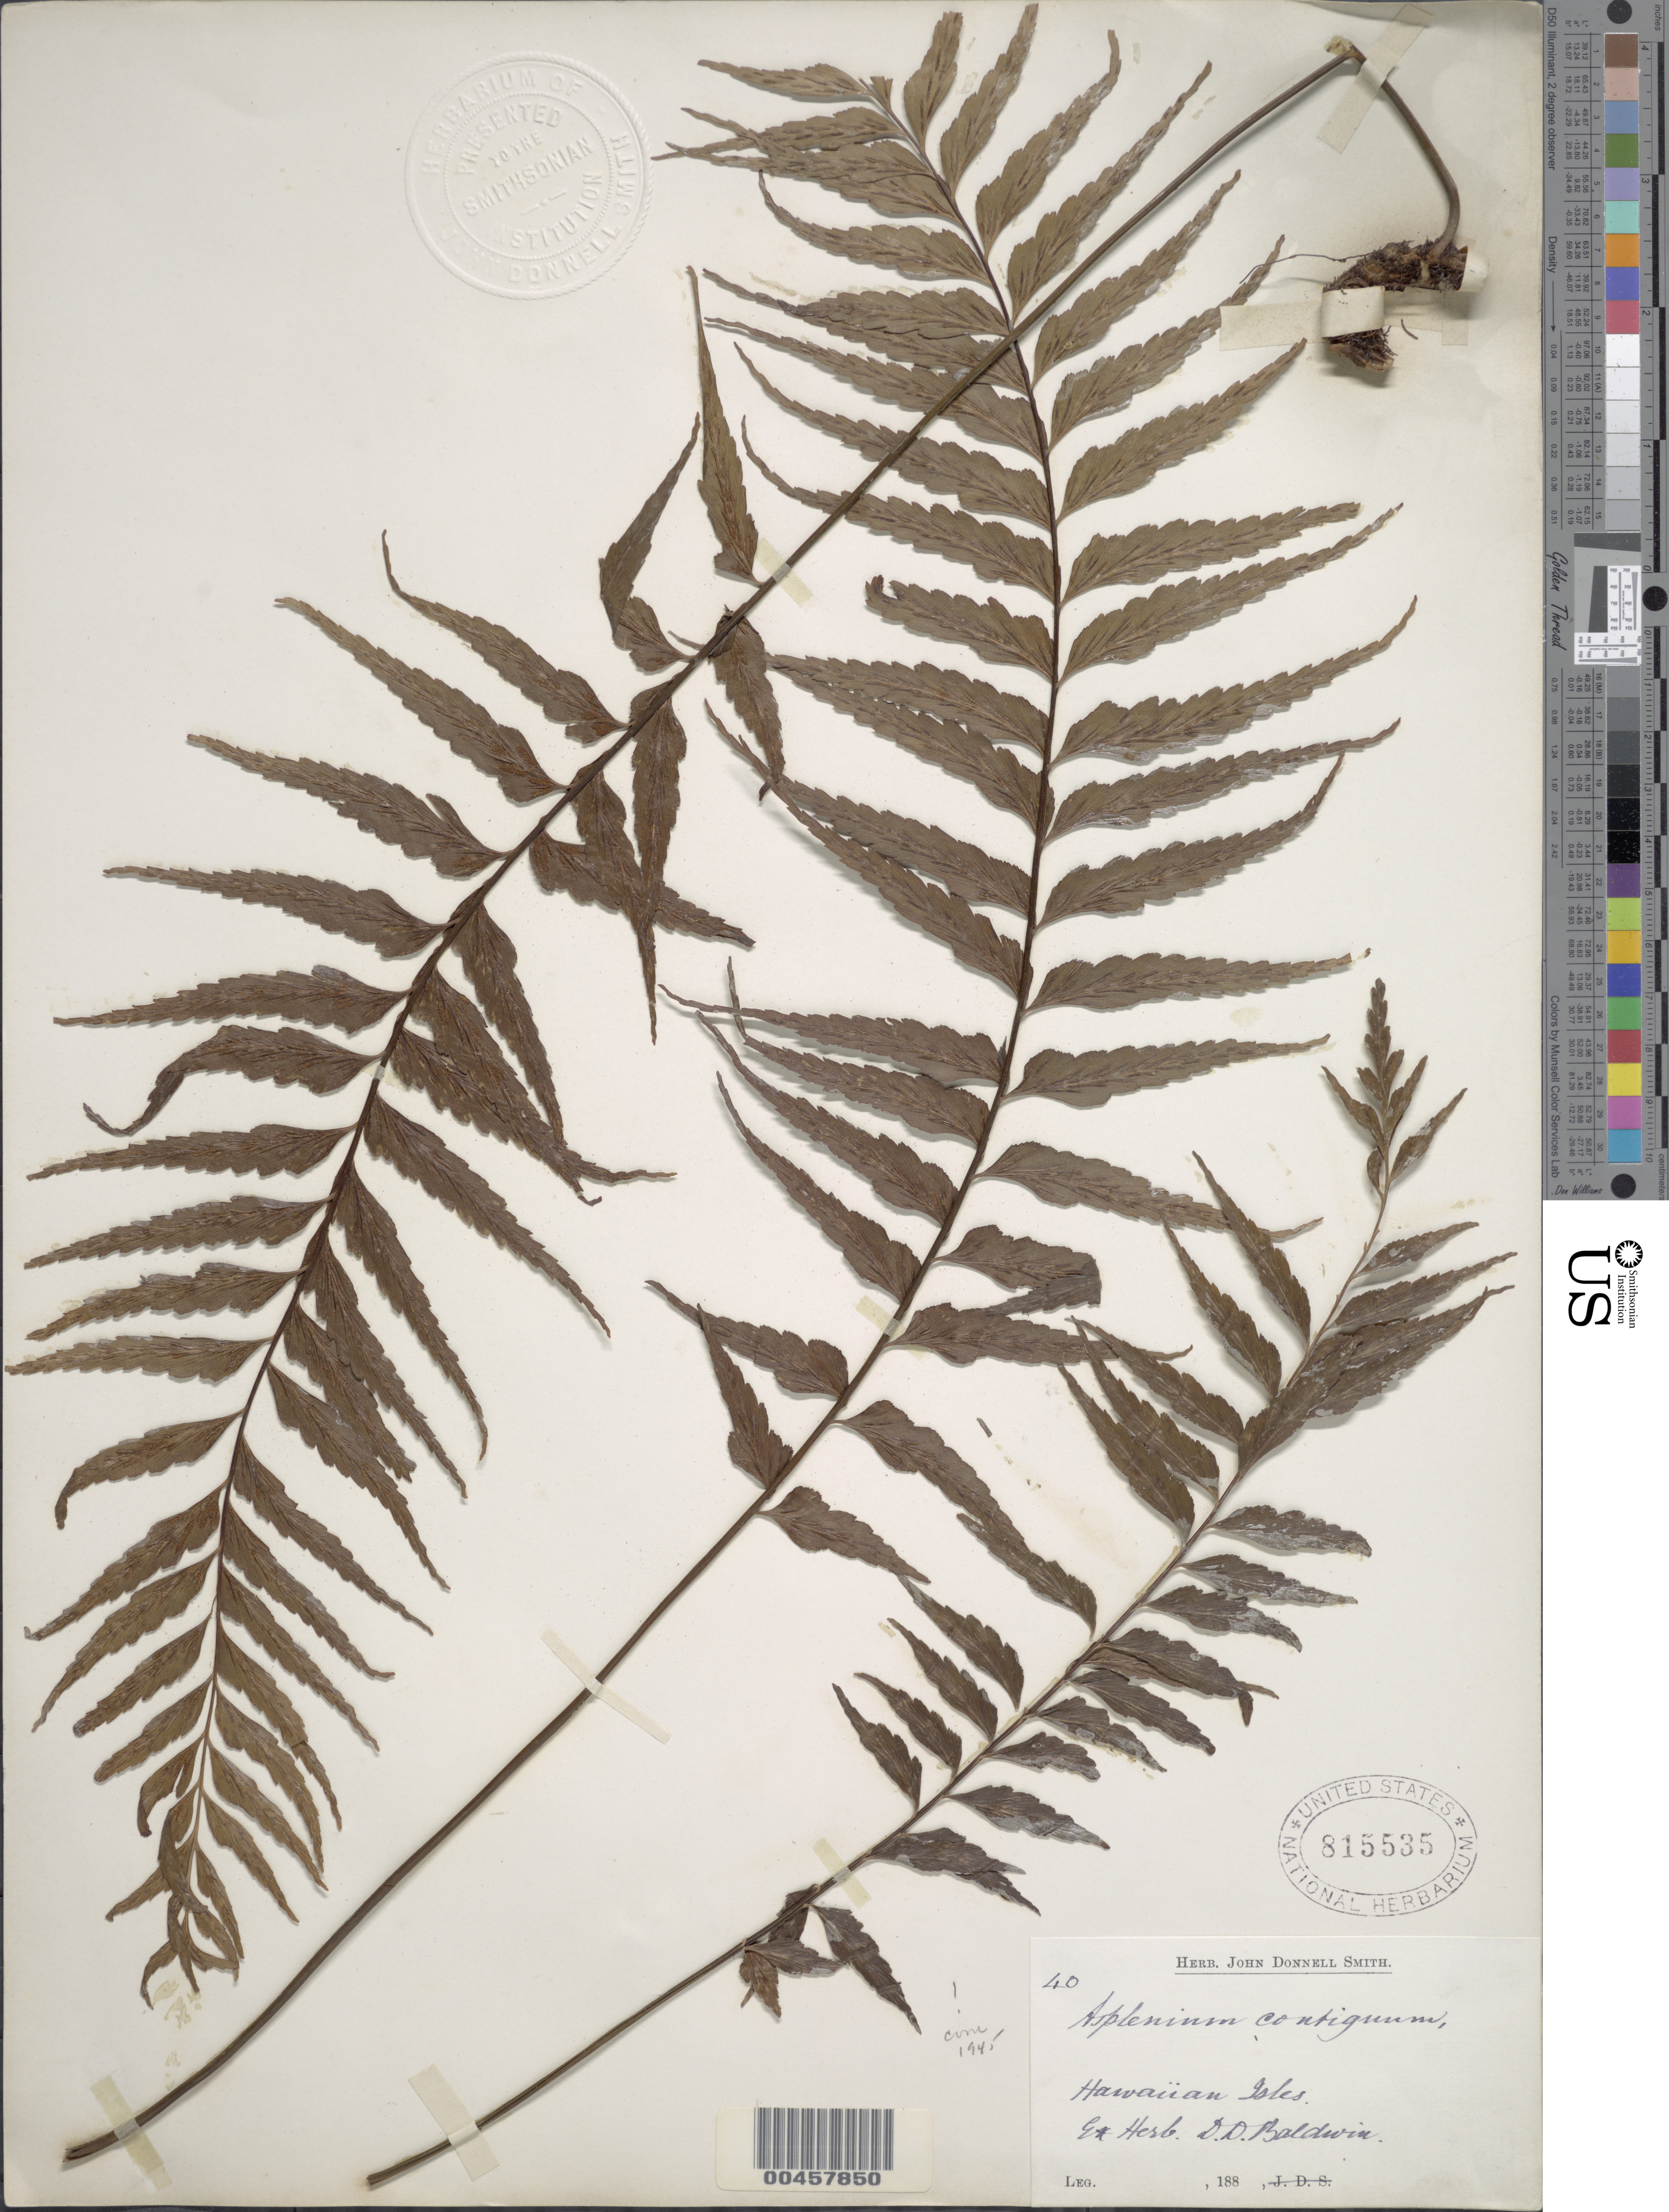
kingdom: Plantae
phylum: Tracheophyta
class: Polypodiopsida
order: Polypodiales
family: Aspleniaceae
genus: Asplenium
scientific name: Asplenium contiguum var. contiguum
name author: Kaulf.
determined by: Wagner, W. L., (BOT), Smithsonian Institution - National Museum of Natural History (UNITED STATES)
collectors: D. Baldwin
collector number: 40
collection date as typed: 188?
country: United States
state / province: Hawaii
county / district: Hawaii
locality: Hawaiian Isles.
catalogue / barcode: US 815535